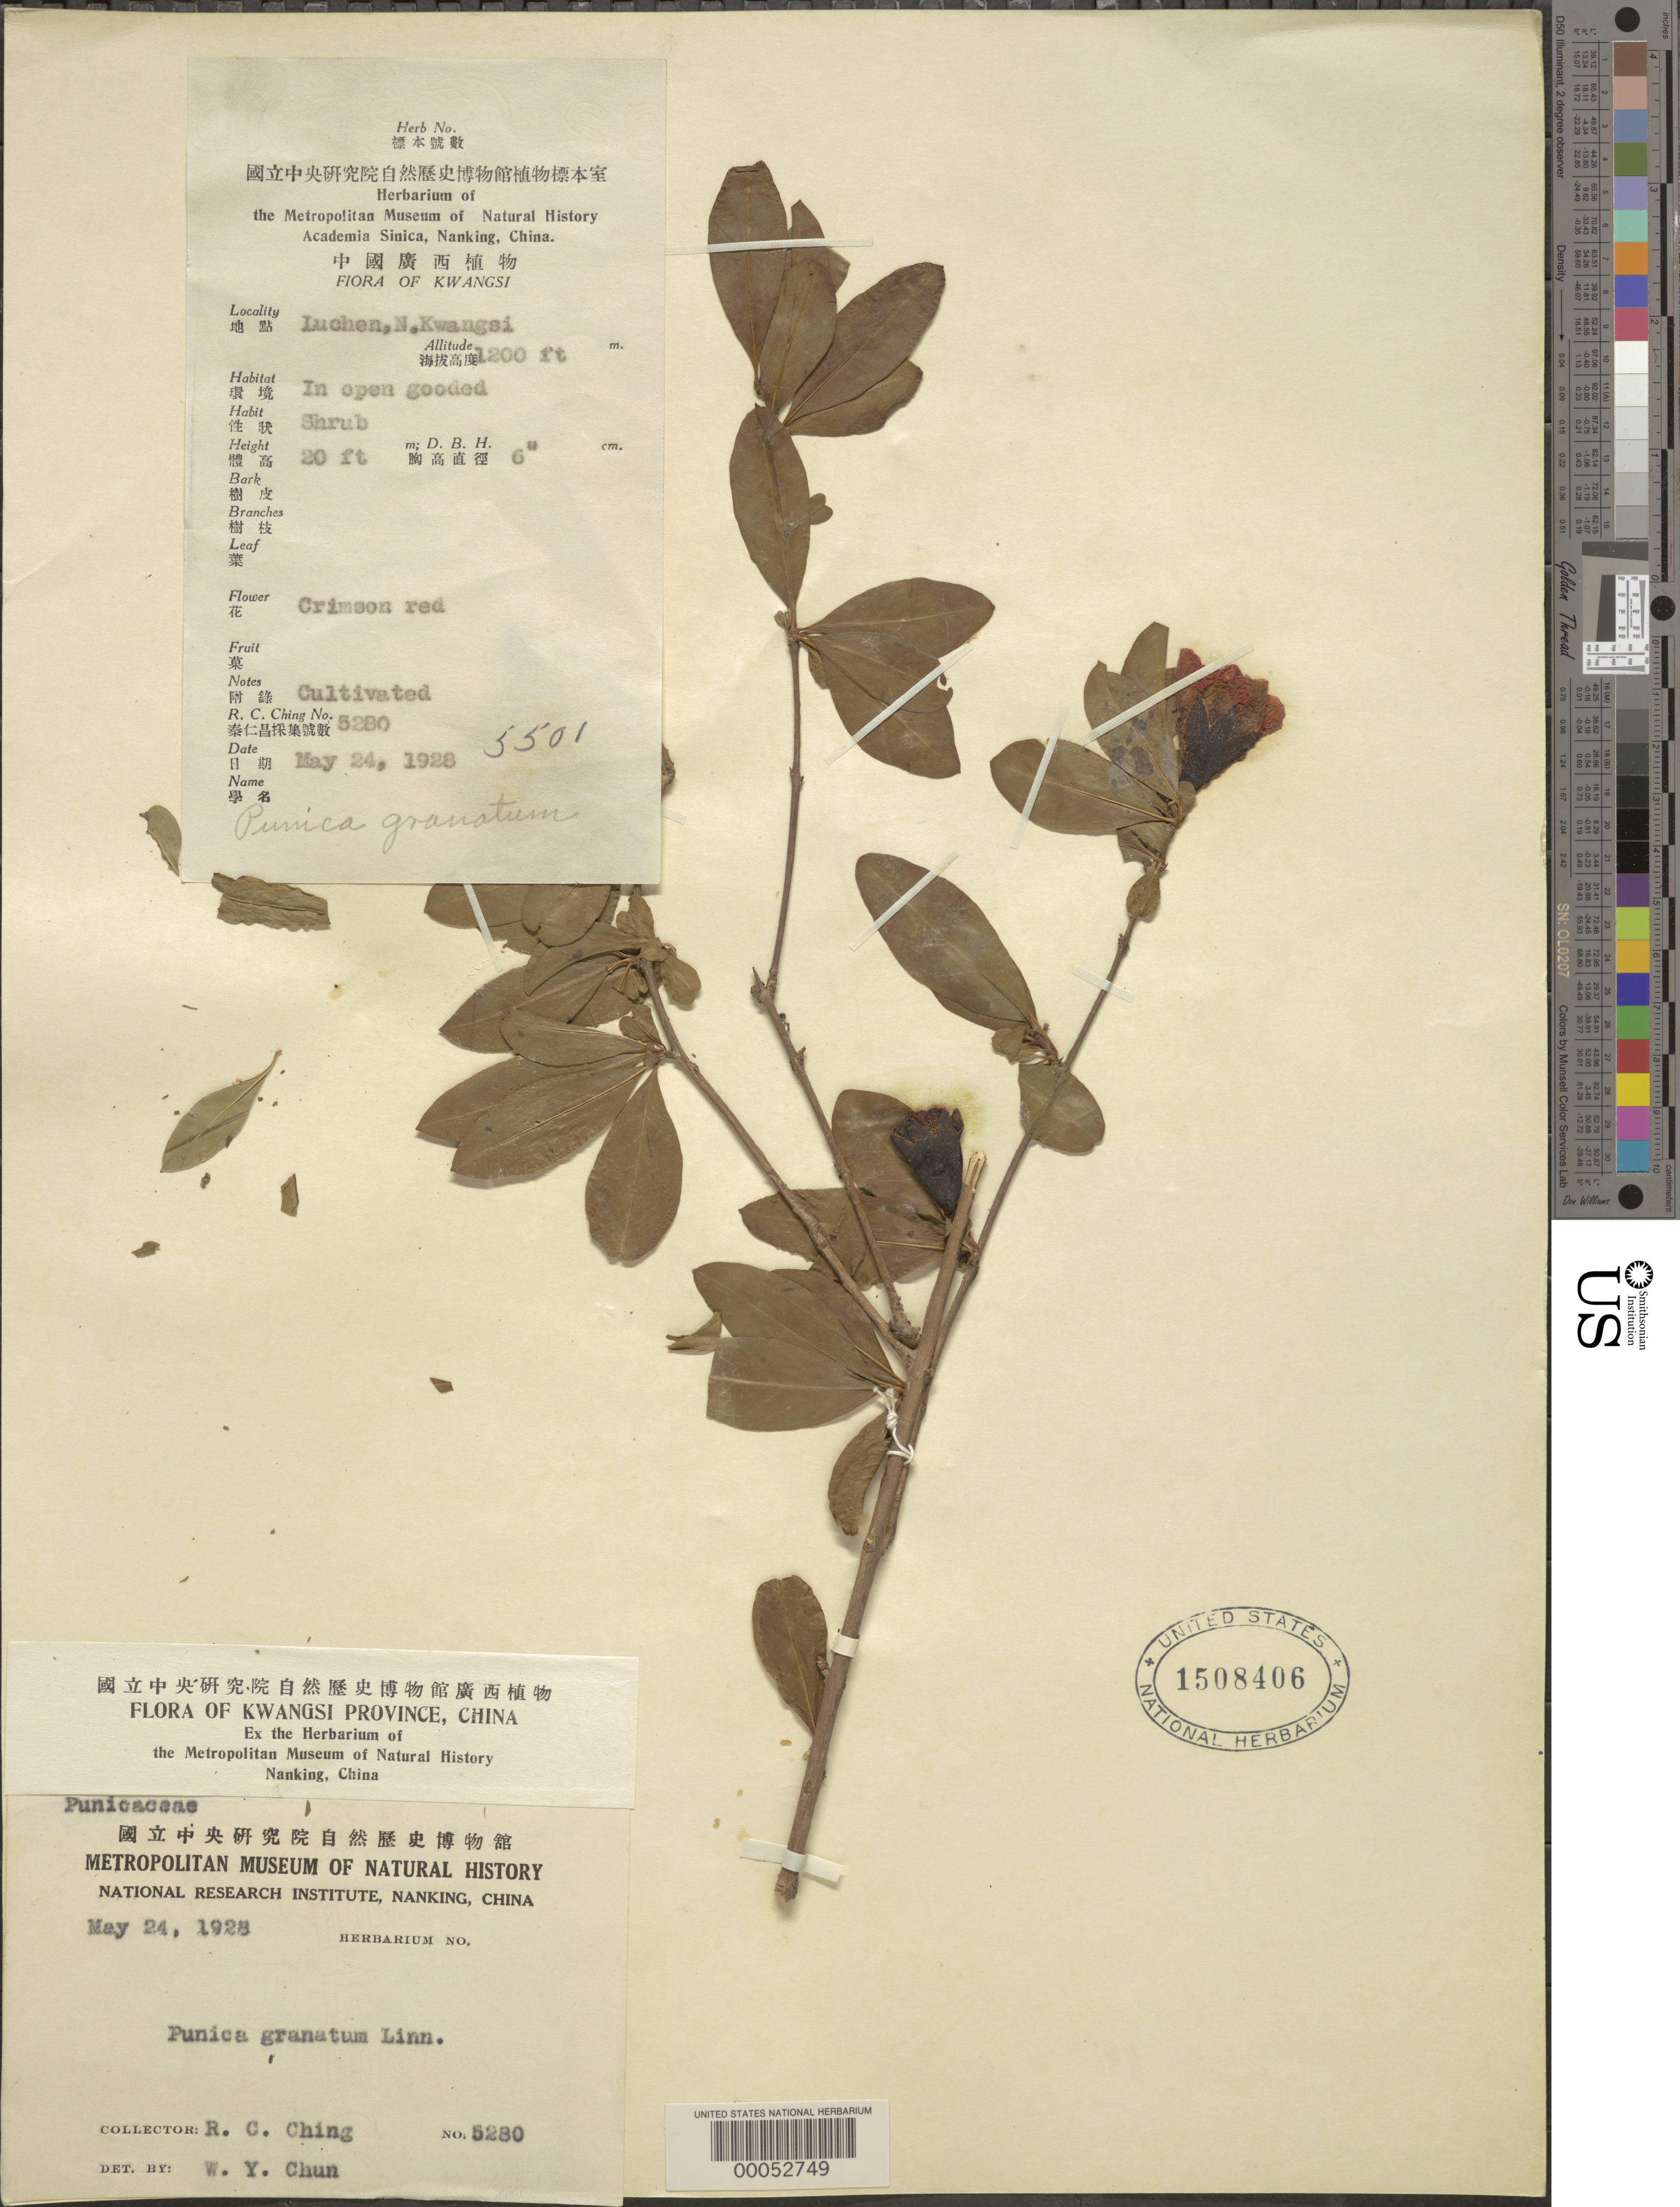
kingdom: Plantae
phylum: Tracheophyta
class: Magnoliopsida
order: Myrtales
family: Lythraceae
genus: Punica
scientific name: Punica granatum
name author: L.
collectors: R. C. Ching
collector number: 5280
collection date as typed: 24 May 1928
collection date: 1928-05-24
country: China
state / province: Guangxi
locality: Luchen, n. kwangsi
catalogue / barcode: US 1508406